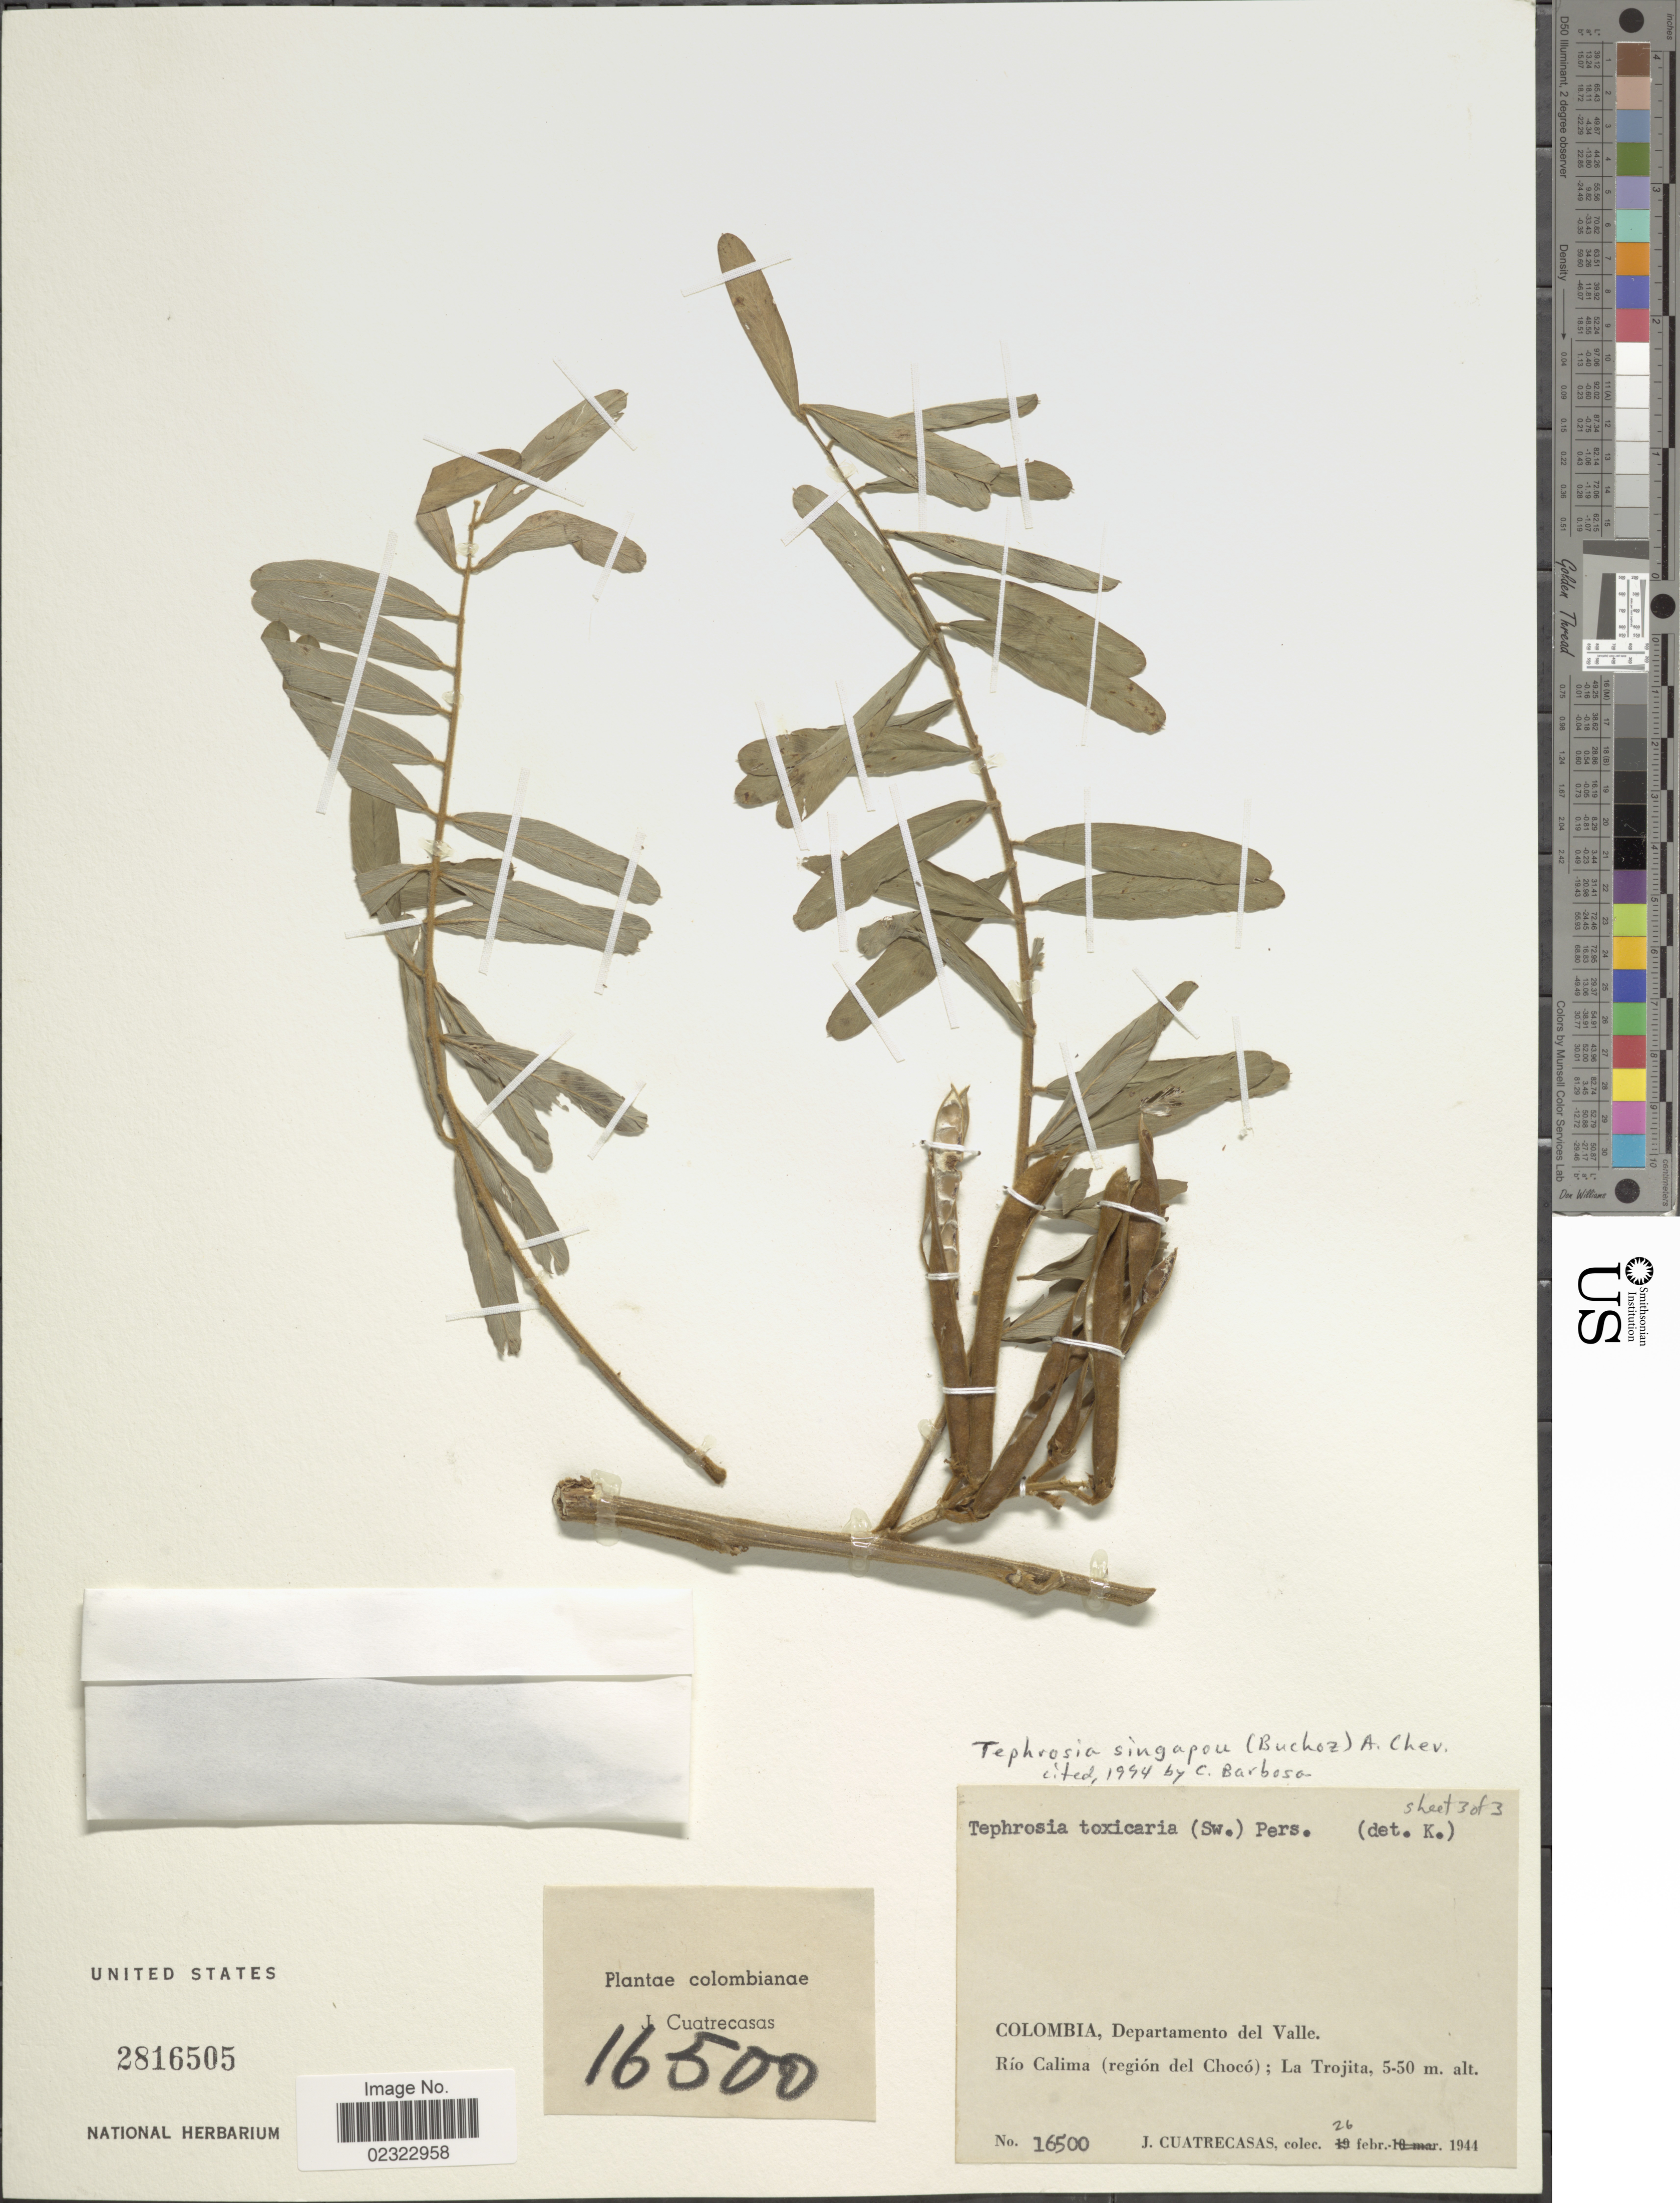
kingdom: Plantae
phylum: Tracheophyta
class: Magnoliopsida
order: Fabales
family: Fabaceae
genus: Tephrosia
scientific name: Tephrosia sinapou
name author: (Buc'hoz) A. Chev.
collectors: J. Cuatrecasas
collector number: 16500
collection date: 1944-02-26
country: Colombia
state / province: Valle del Cauca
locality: Colombia, Departamento del Valle, Rio Calima (Region del Choco): La Trojita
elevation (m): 5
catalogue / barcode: US 2816505